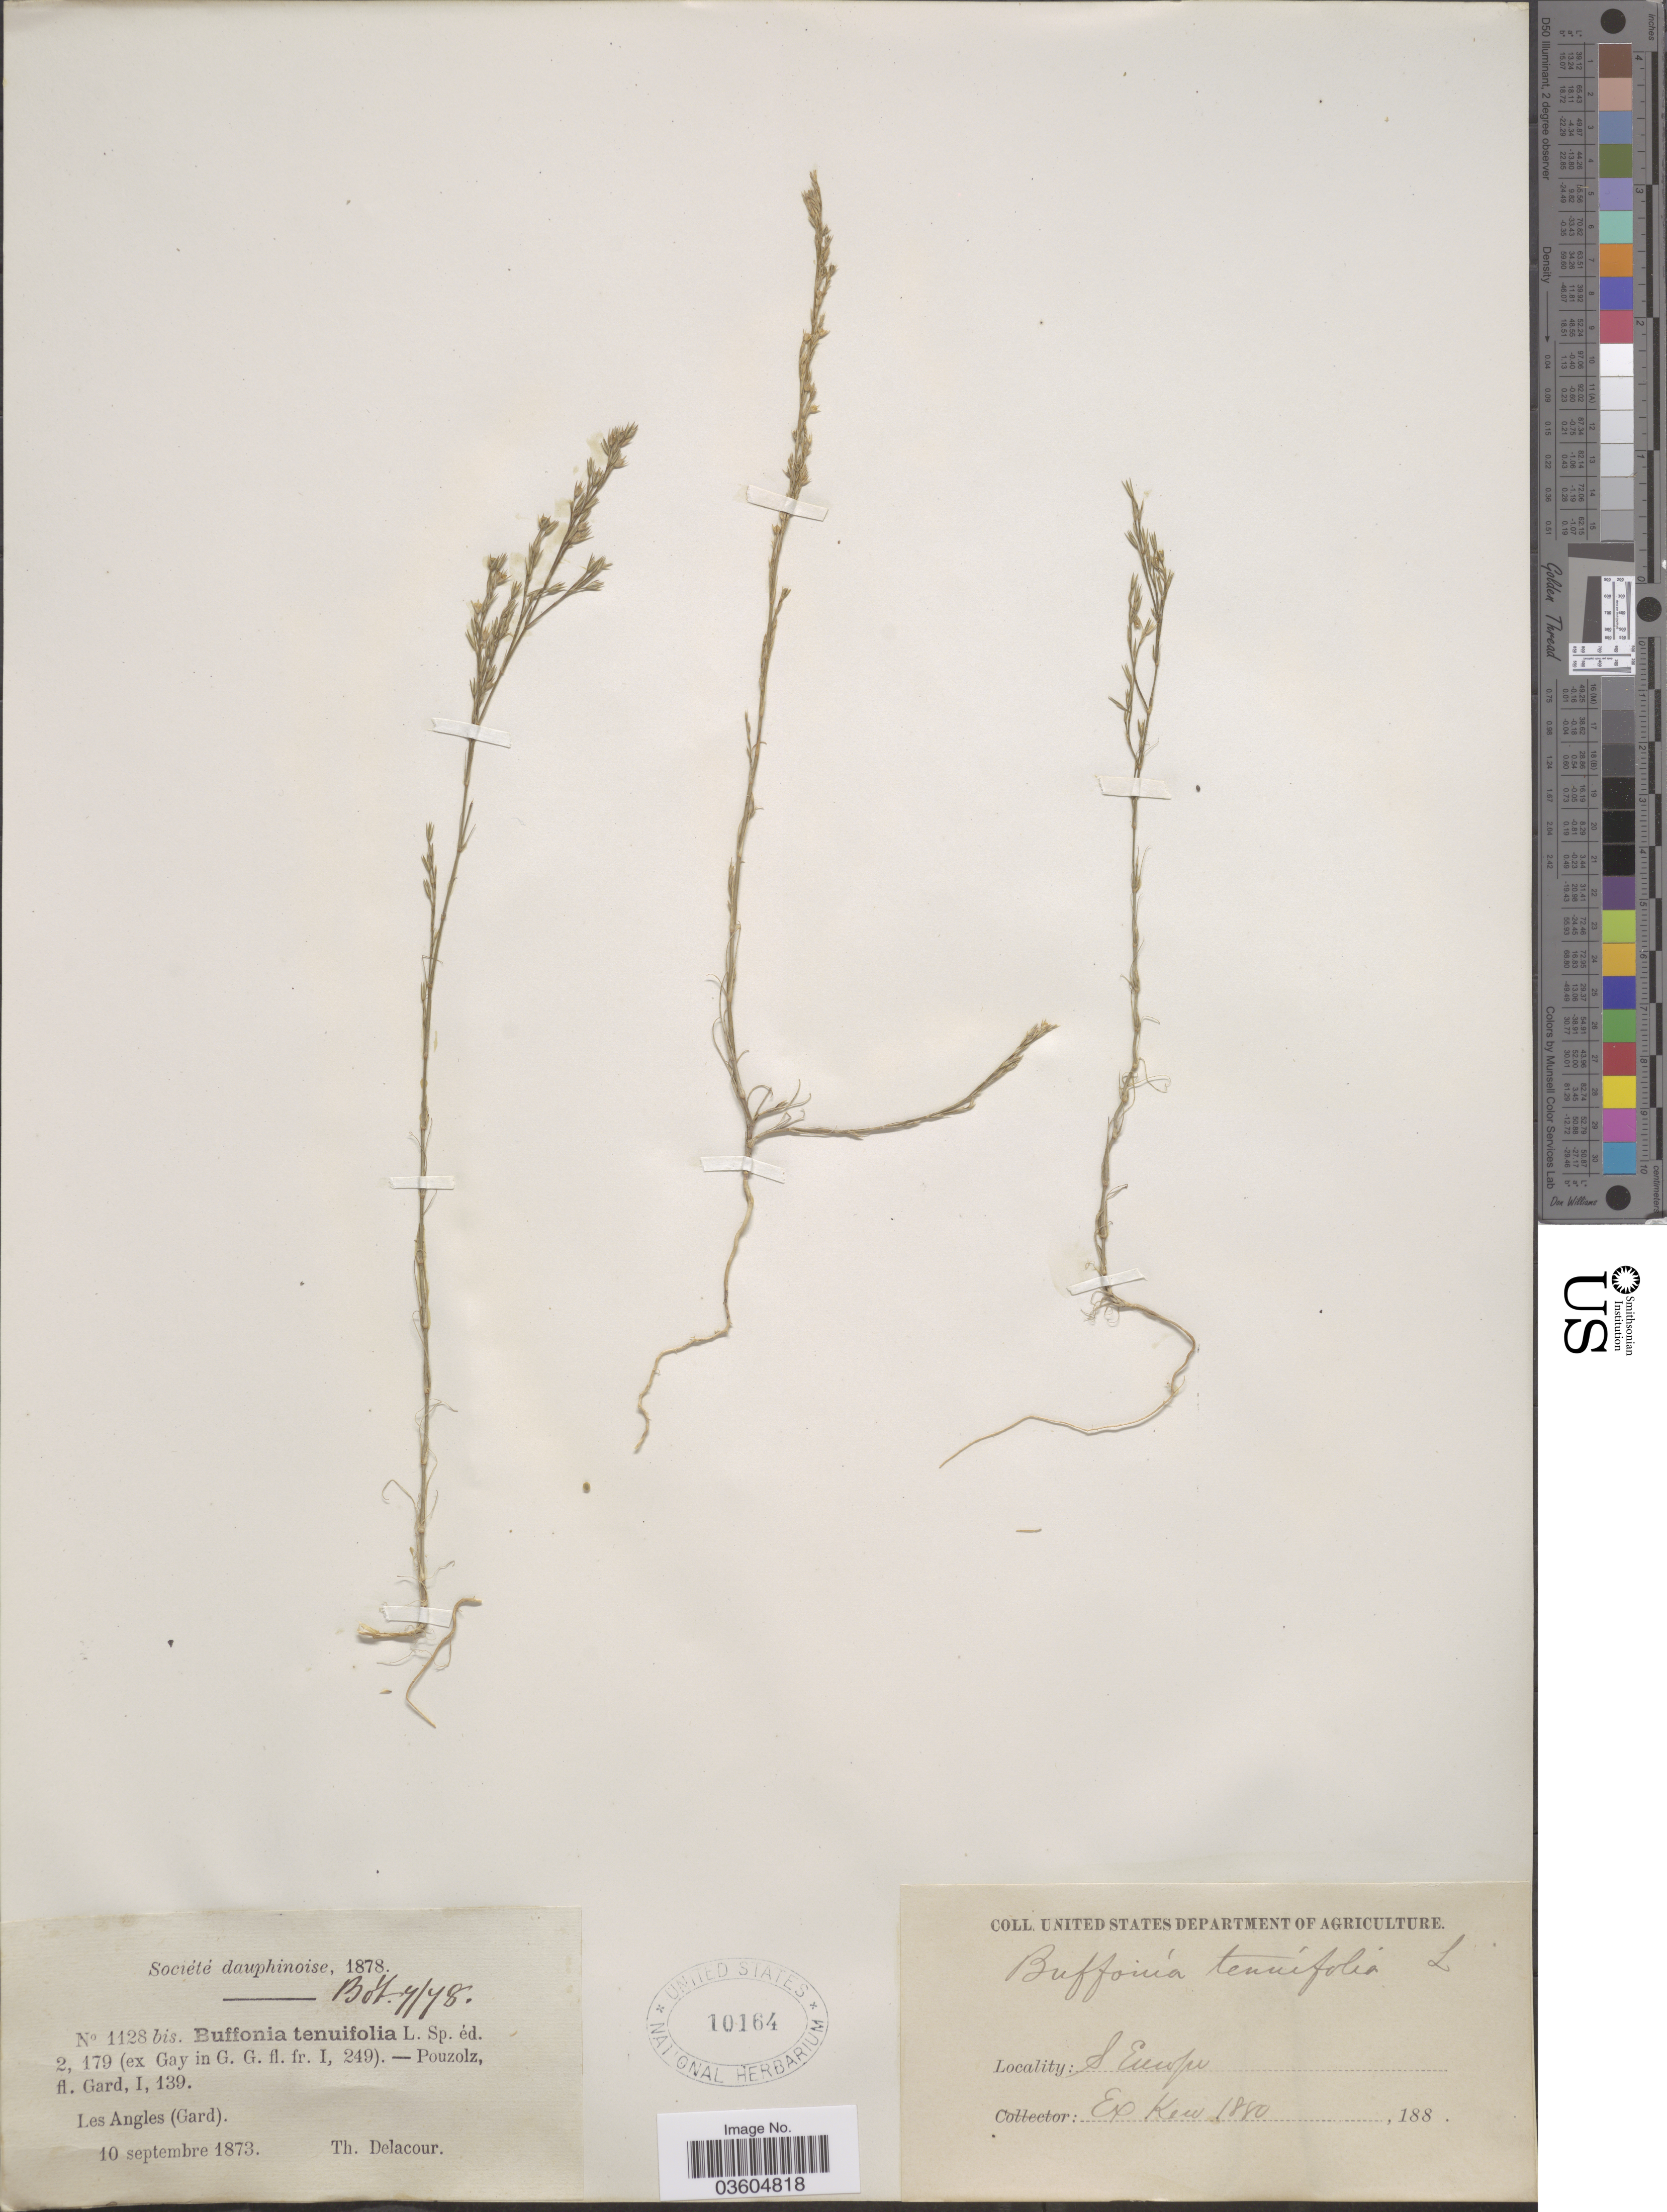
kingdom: Plantae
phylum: Tracheophyta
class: Magnoliopsida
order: Caryophyllales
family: Caryophyllaceae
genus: Bufonia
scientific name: Bufonia tenuifolia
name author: L.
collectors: T. Delacour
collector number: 1128 bis.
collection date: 1873-09-10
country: France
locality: Les Angles (Gard). S Europe.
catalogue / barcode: US 10164